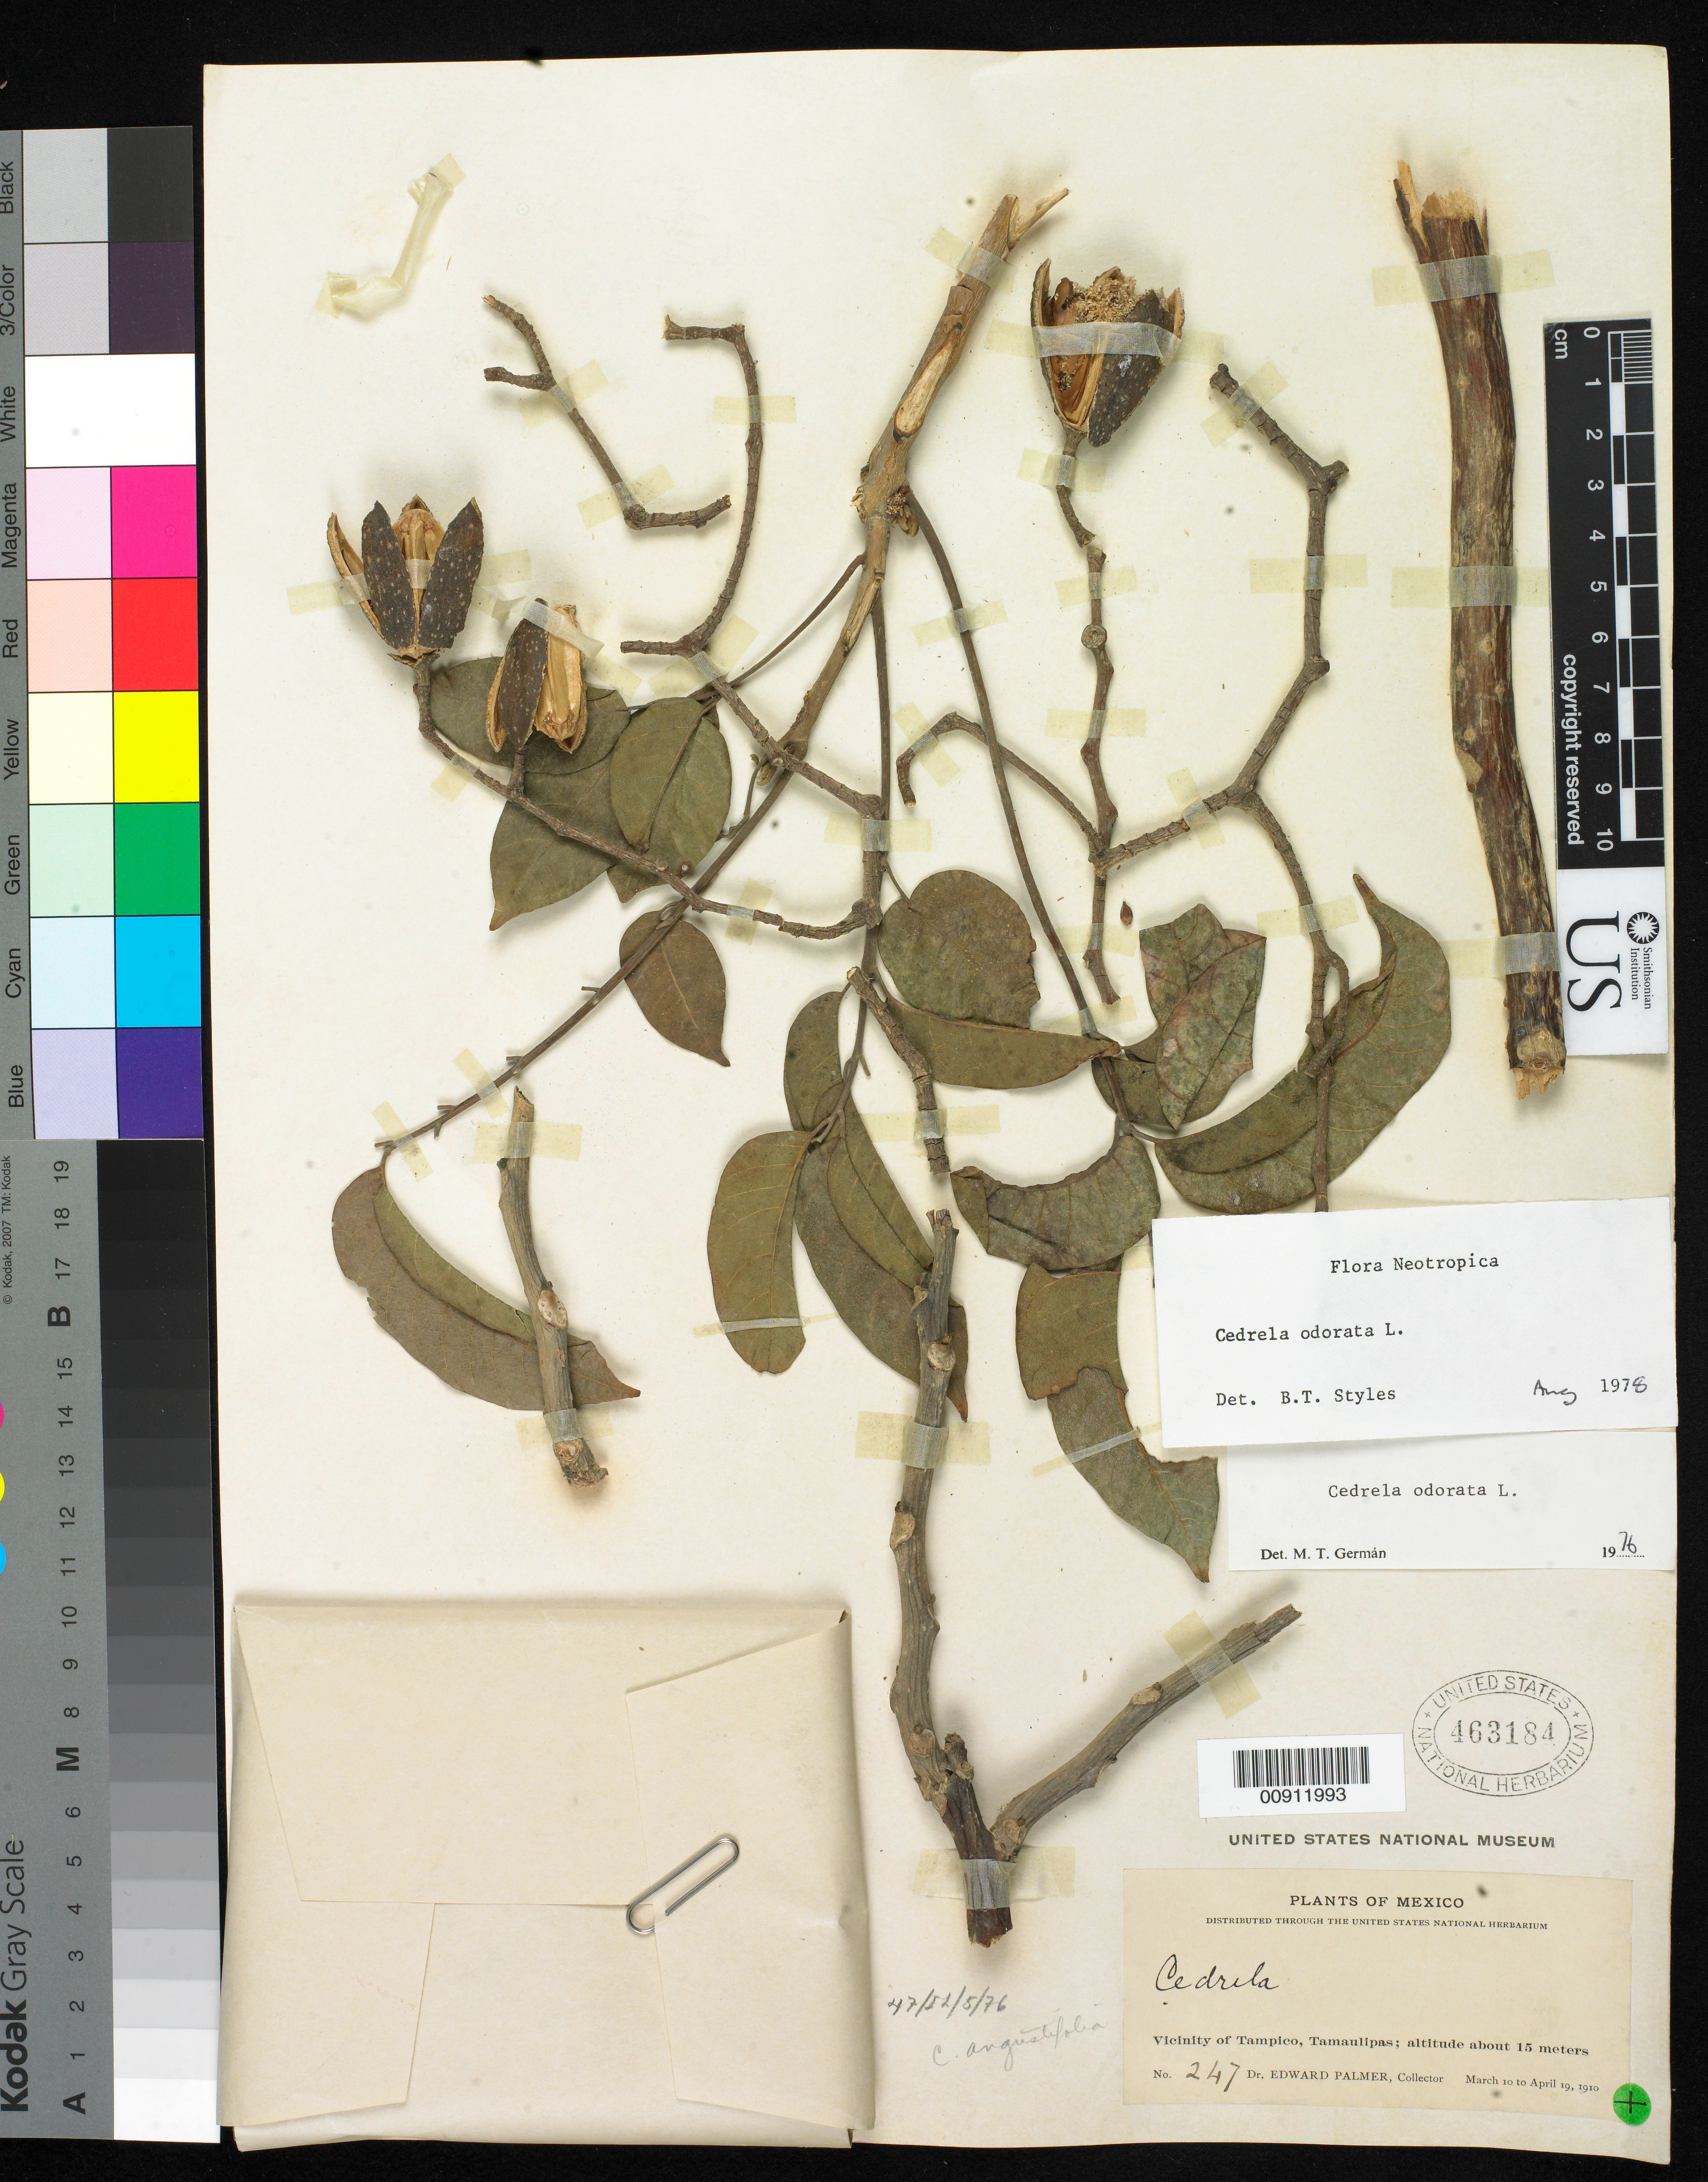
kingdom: Plantae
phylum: Tracheophyta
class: Magnoliopsida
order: Sapindales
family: Meliaceae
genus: Cedrela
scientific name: Cedrela odorata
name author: L.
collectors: E. Palmer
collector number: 247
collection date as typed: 10 Mar 1910 to 19 Apr 1910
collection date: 1910-03-10/1910-04-19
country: Mexico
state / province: Tamaulipas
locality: Vicinity of Tampico, Tamaulipas.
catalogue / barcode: US 463184